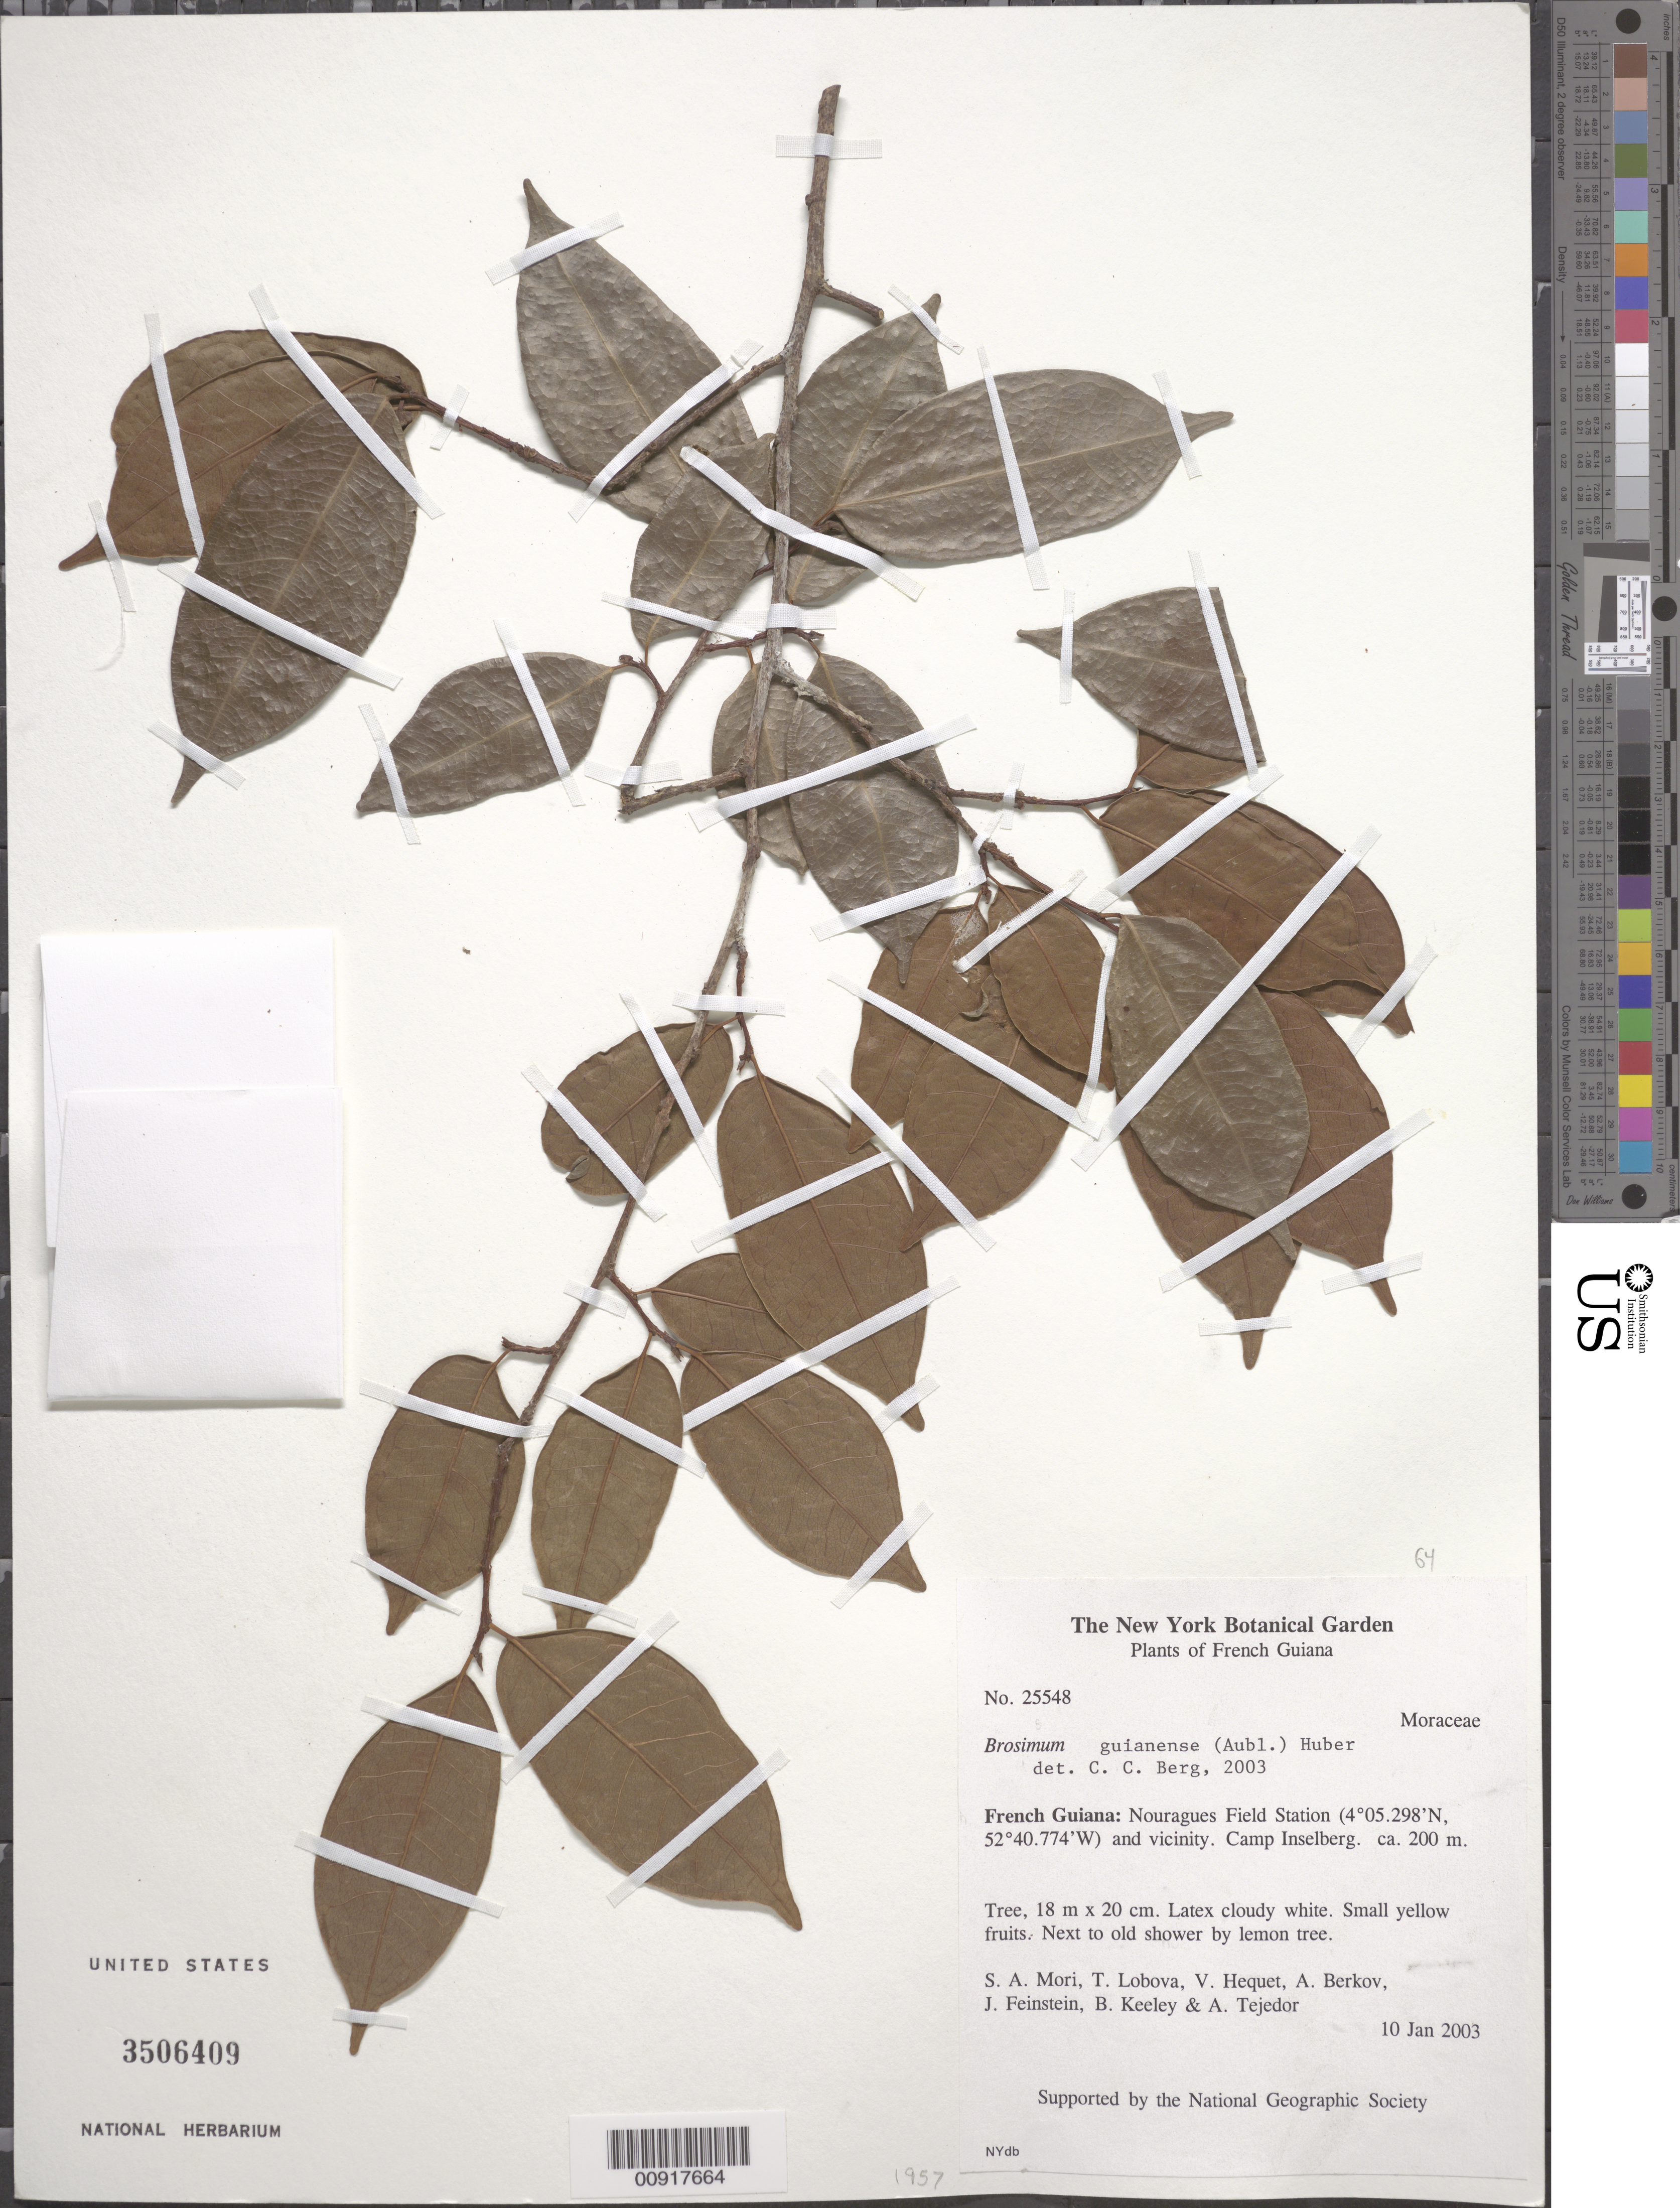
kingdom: Plantae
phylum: Tracheophyta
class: Magnoliopsida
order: Rosales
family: Moraceae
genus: Brosimum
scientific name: Brosimum guianense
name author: (Aubl.) Huber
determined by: Berg, C. C.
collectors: S. Mori, T. Lobova, V. Hequet, A. Berkov, J. Feinstein, B. W. Keeley & A. Tejedor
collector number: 25548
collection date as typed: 10-Jan-03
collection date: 2003-01-10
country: French Guiana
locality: Nouragues Field Station and vicinity; Camp Inselberg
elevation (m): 200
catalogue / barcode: US 3506409